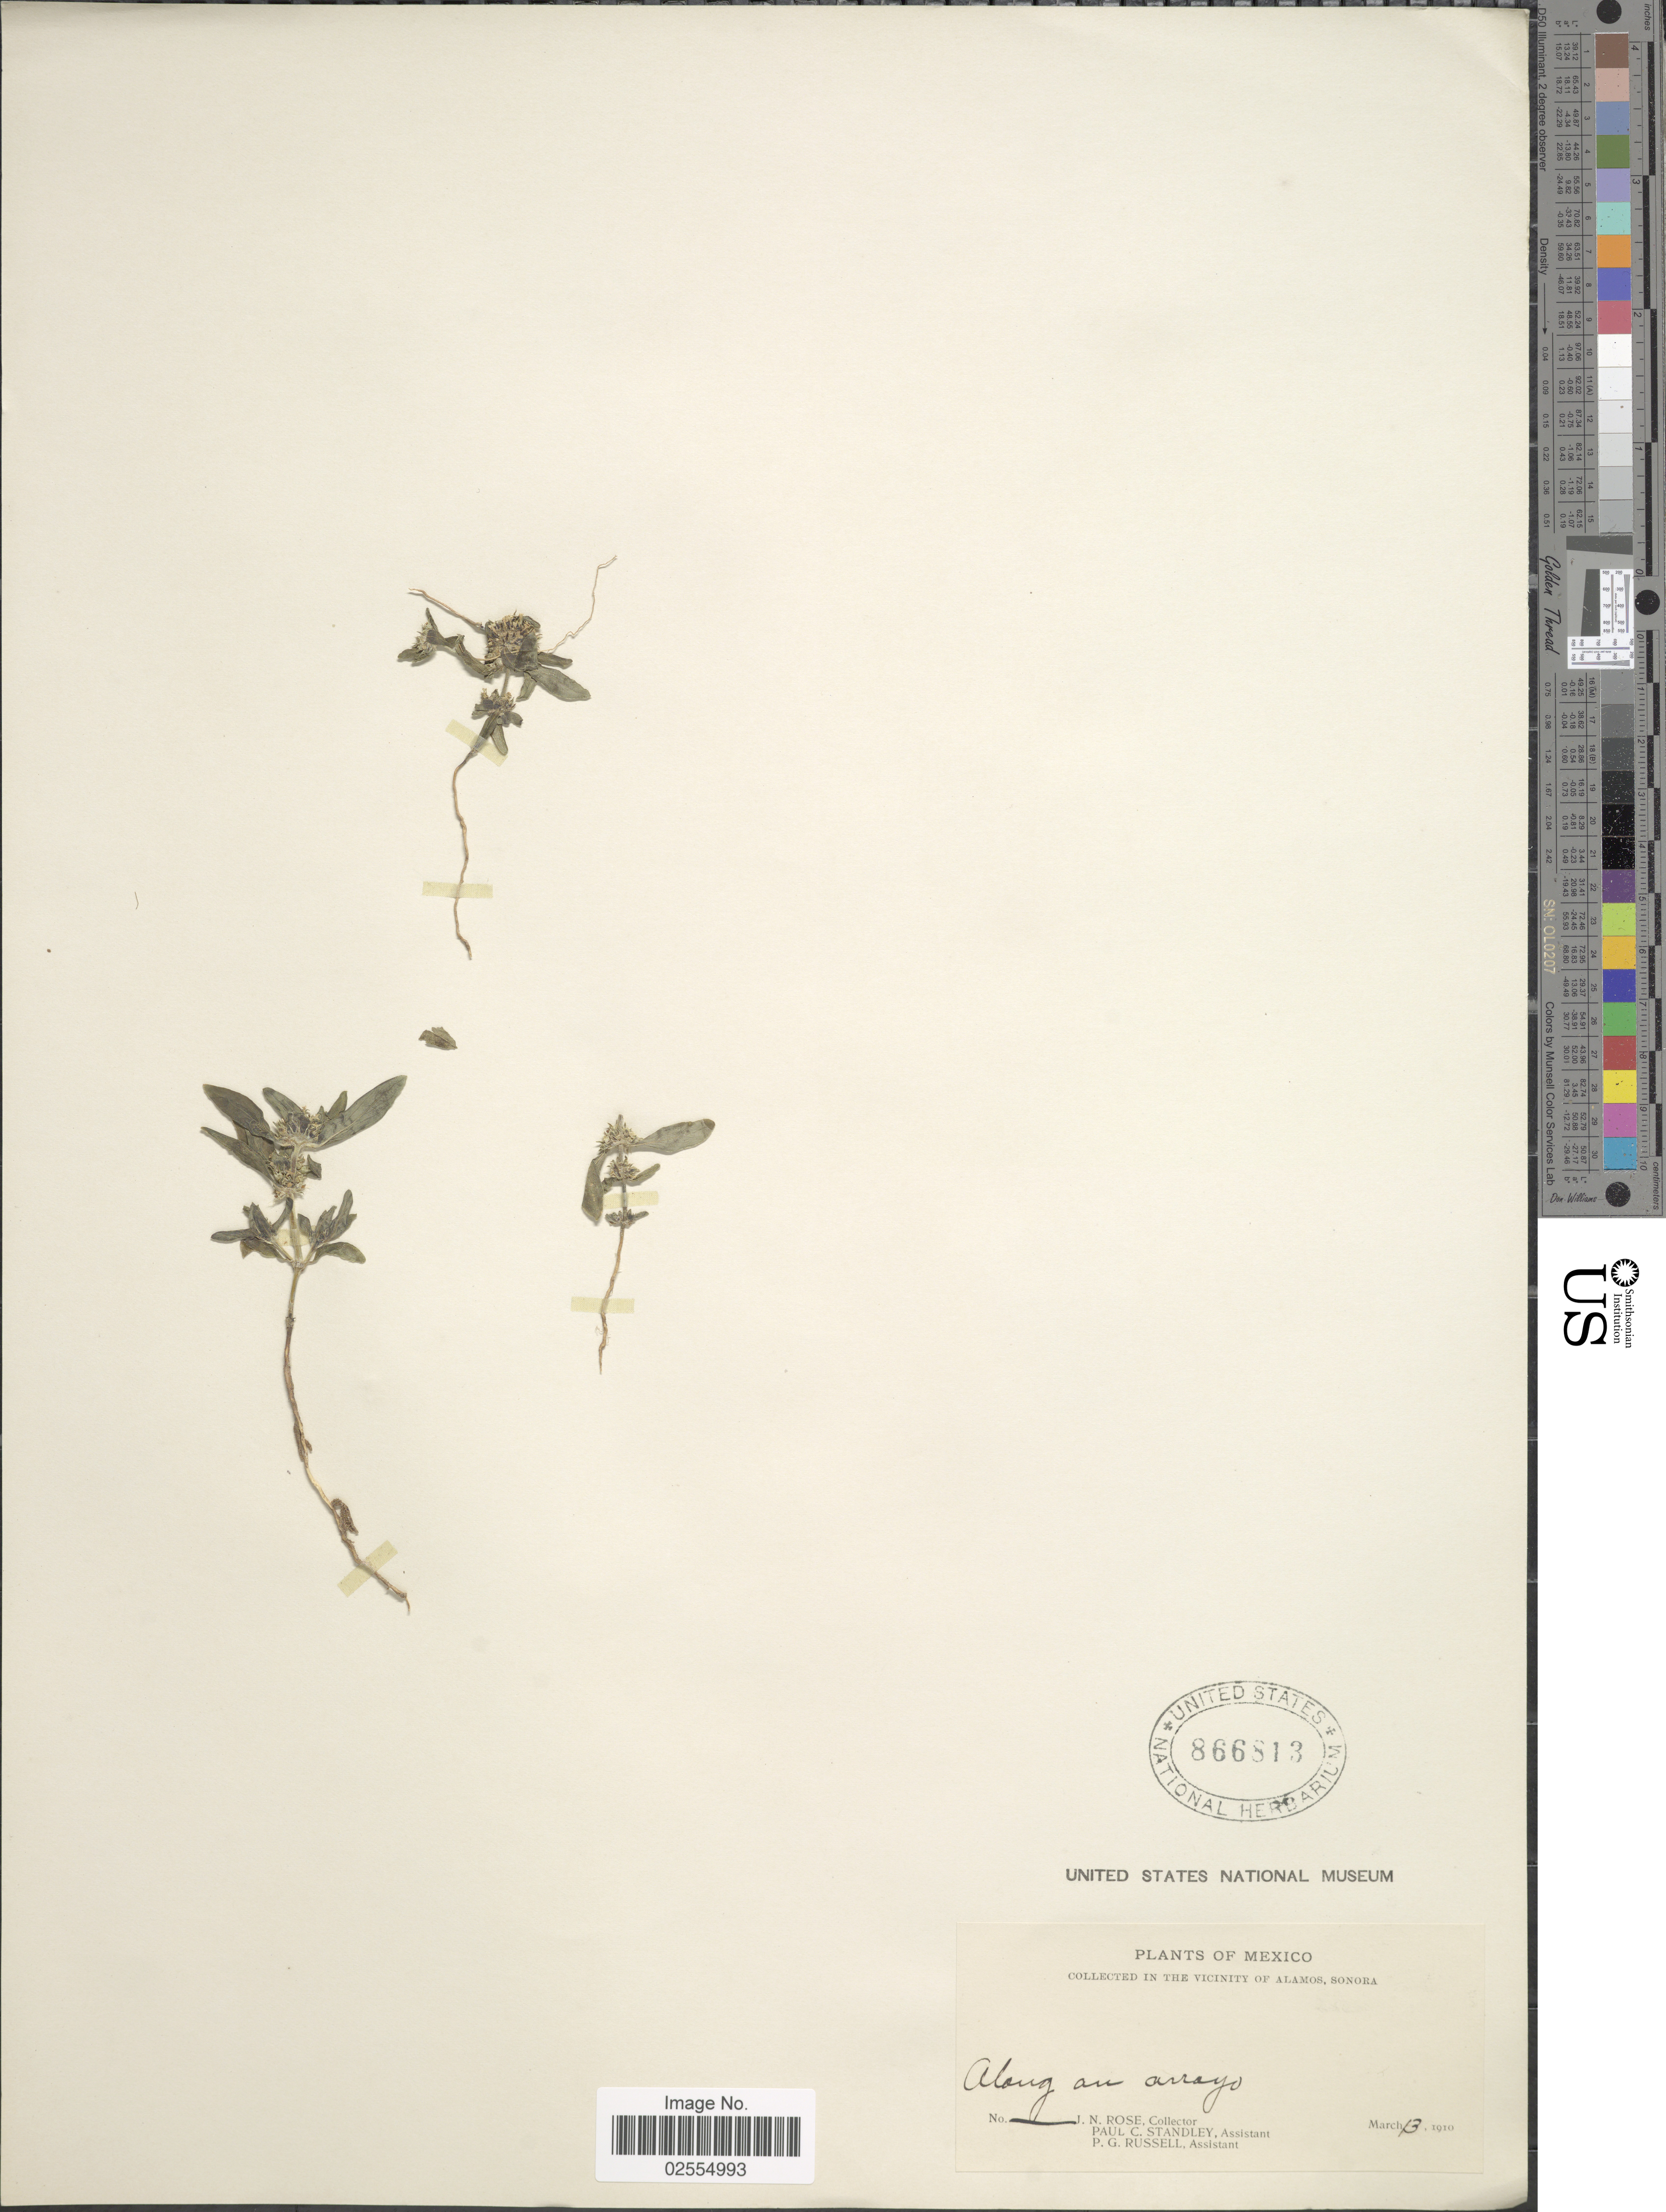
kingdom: Plantae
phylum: Tracheophyta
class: Magnoliopsida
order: Gentianales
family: Rubiaceae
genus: Mitracarpus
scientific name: Mitracarpus sp.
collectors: J. N. Rose, P. C. Standley & P. G. Russell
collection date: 1910-03-13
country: Mexico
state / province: Sonora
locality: Vicinity of Alamos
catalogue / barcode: US 866813